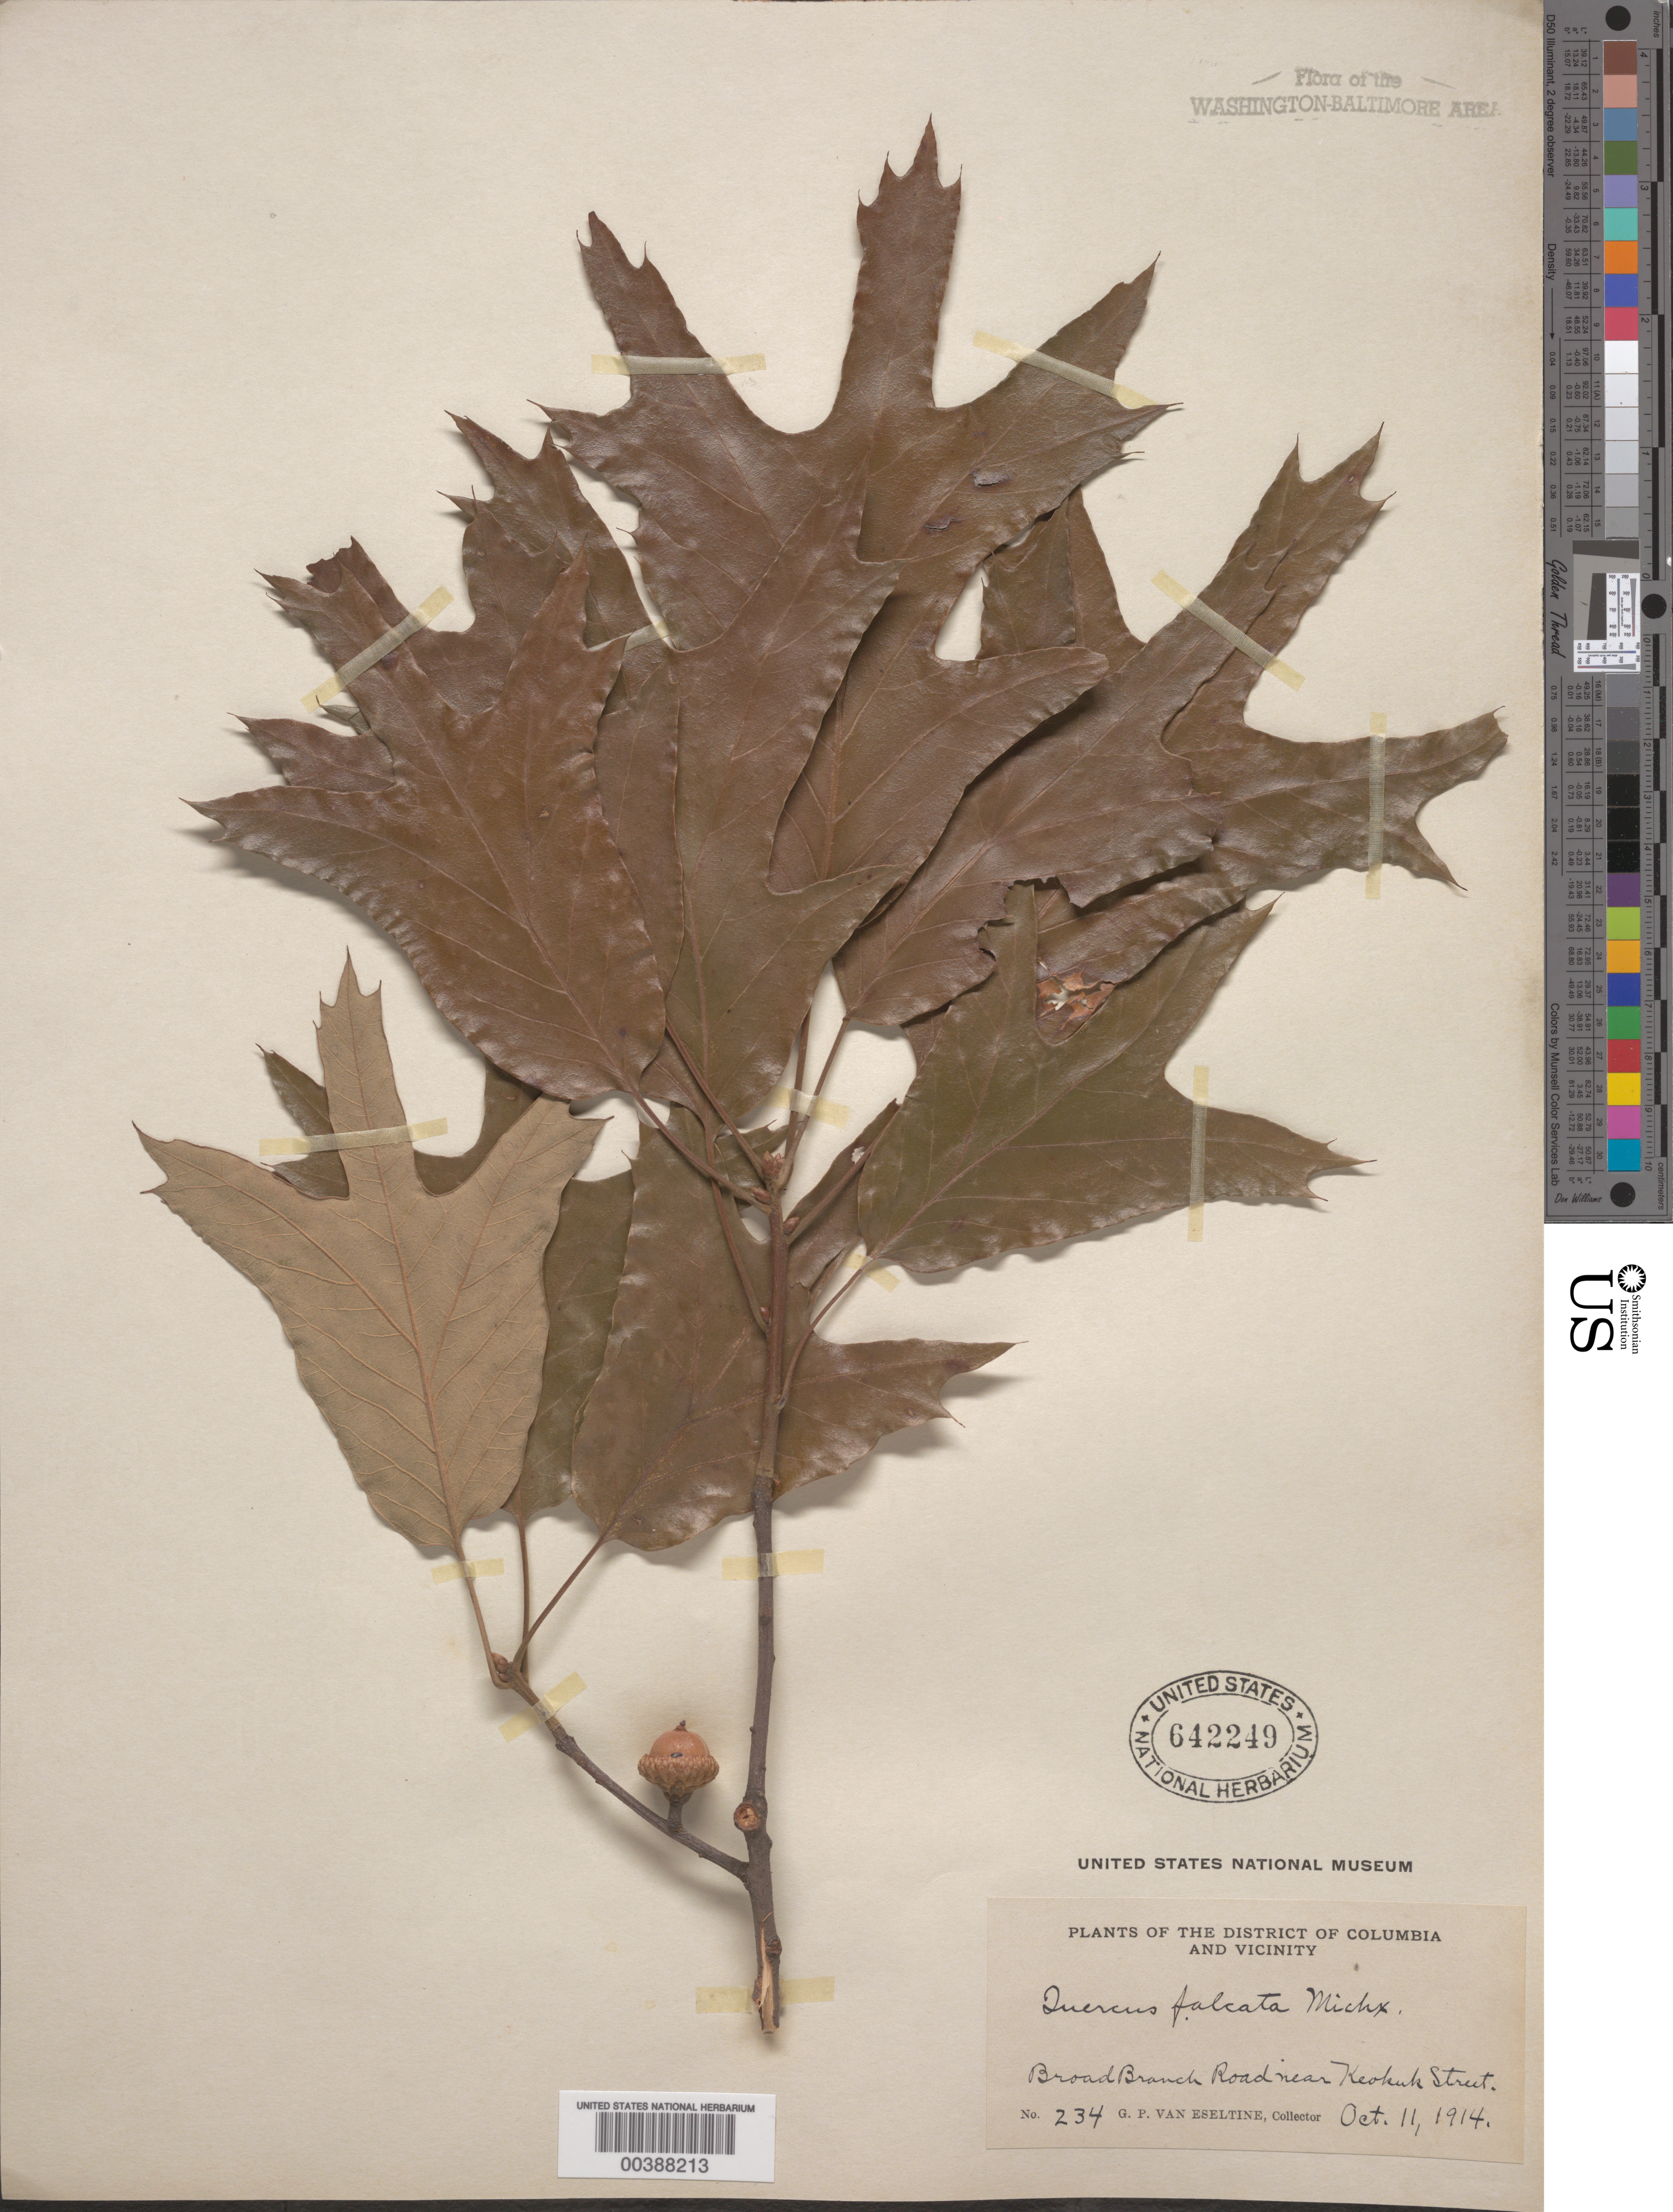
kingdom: Plantae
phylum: Tracheophyta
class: Magnoliopsida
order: Fagales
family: Fagaceae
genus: Quercus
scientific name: Quercus falcata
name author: Michx.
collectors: G. P. Van Eseltine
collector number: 234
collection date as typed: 11 Oct 1914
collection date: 1914-10-11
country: United States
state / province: District of Columbia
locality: Broad Branch Rd. near Keokuk St. Rock Creek Park and vicinity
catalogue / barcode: US 642249